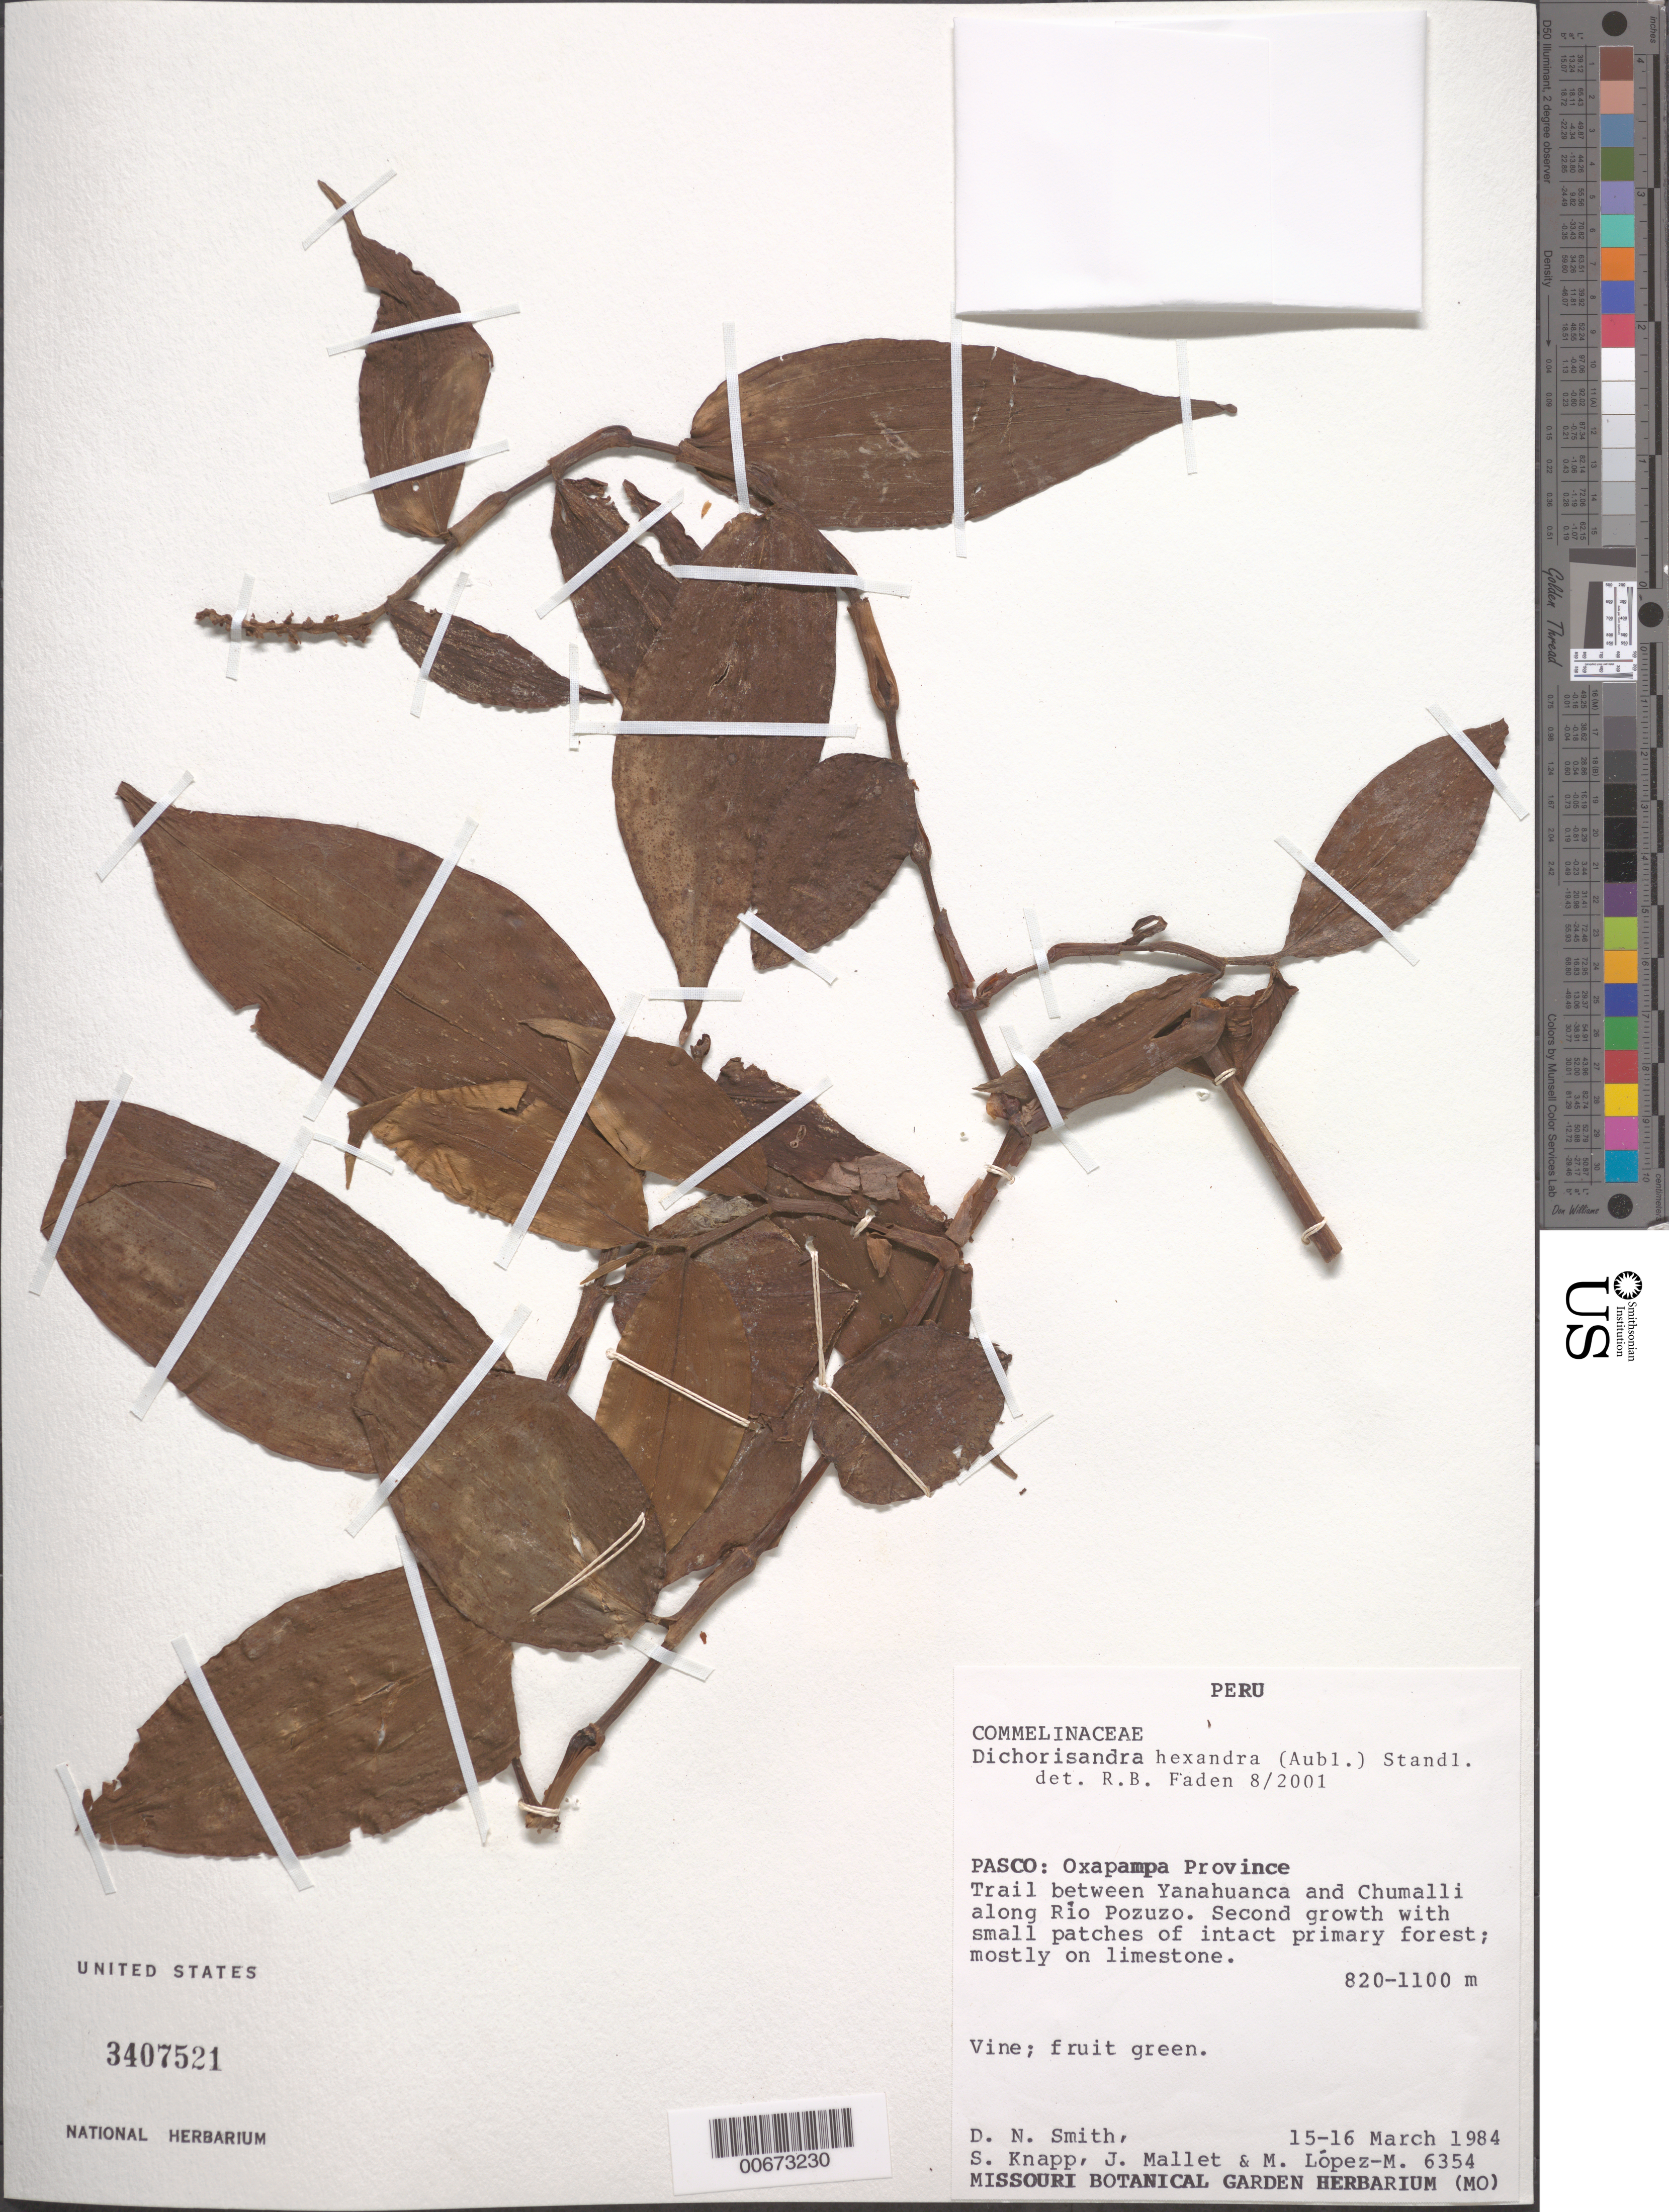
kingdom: Plantae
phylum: Tracheophyta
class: Liliopsida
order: Commelinales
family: Commelinaceae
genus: Dichorisandra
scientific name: Dichorisandra hexandra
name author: (Aubl.) Standl.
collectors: D. Smith, S. Knapp, J. Mallet & M. Lopez-M.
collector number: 6354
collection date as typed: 15 Mar 1984 to 16 Mar 1984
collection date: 1984-03-15/1984-03-16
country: Peru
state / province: Pasco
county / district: Oxapampa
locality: Between Yanahuanca and Chumalli along Rio Pozuzo.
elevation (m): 820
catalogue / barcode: US 3407521